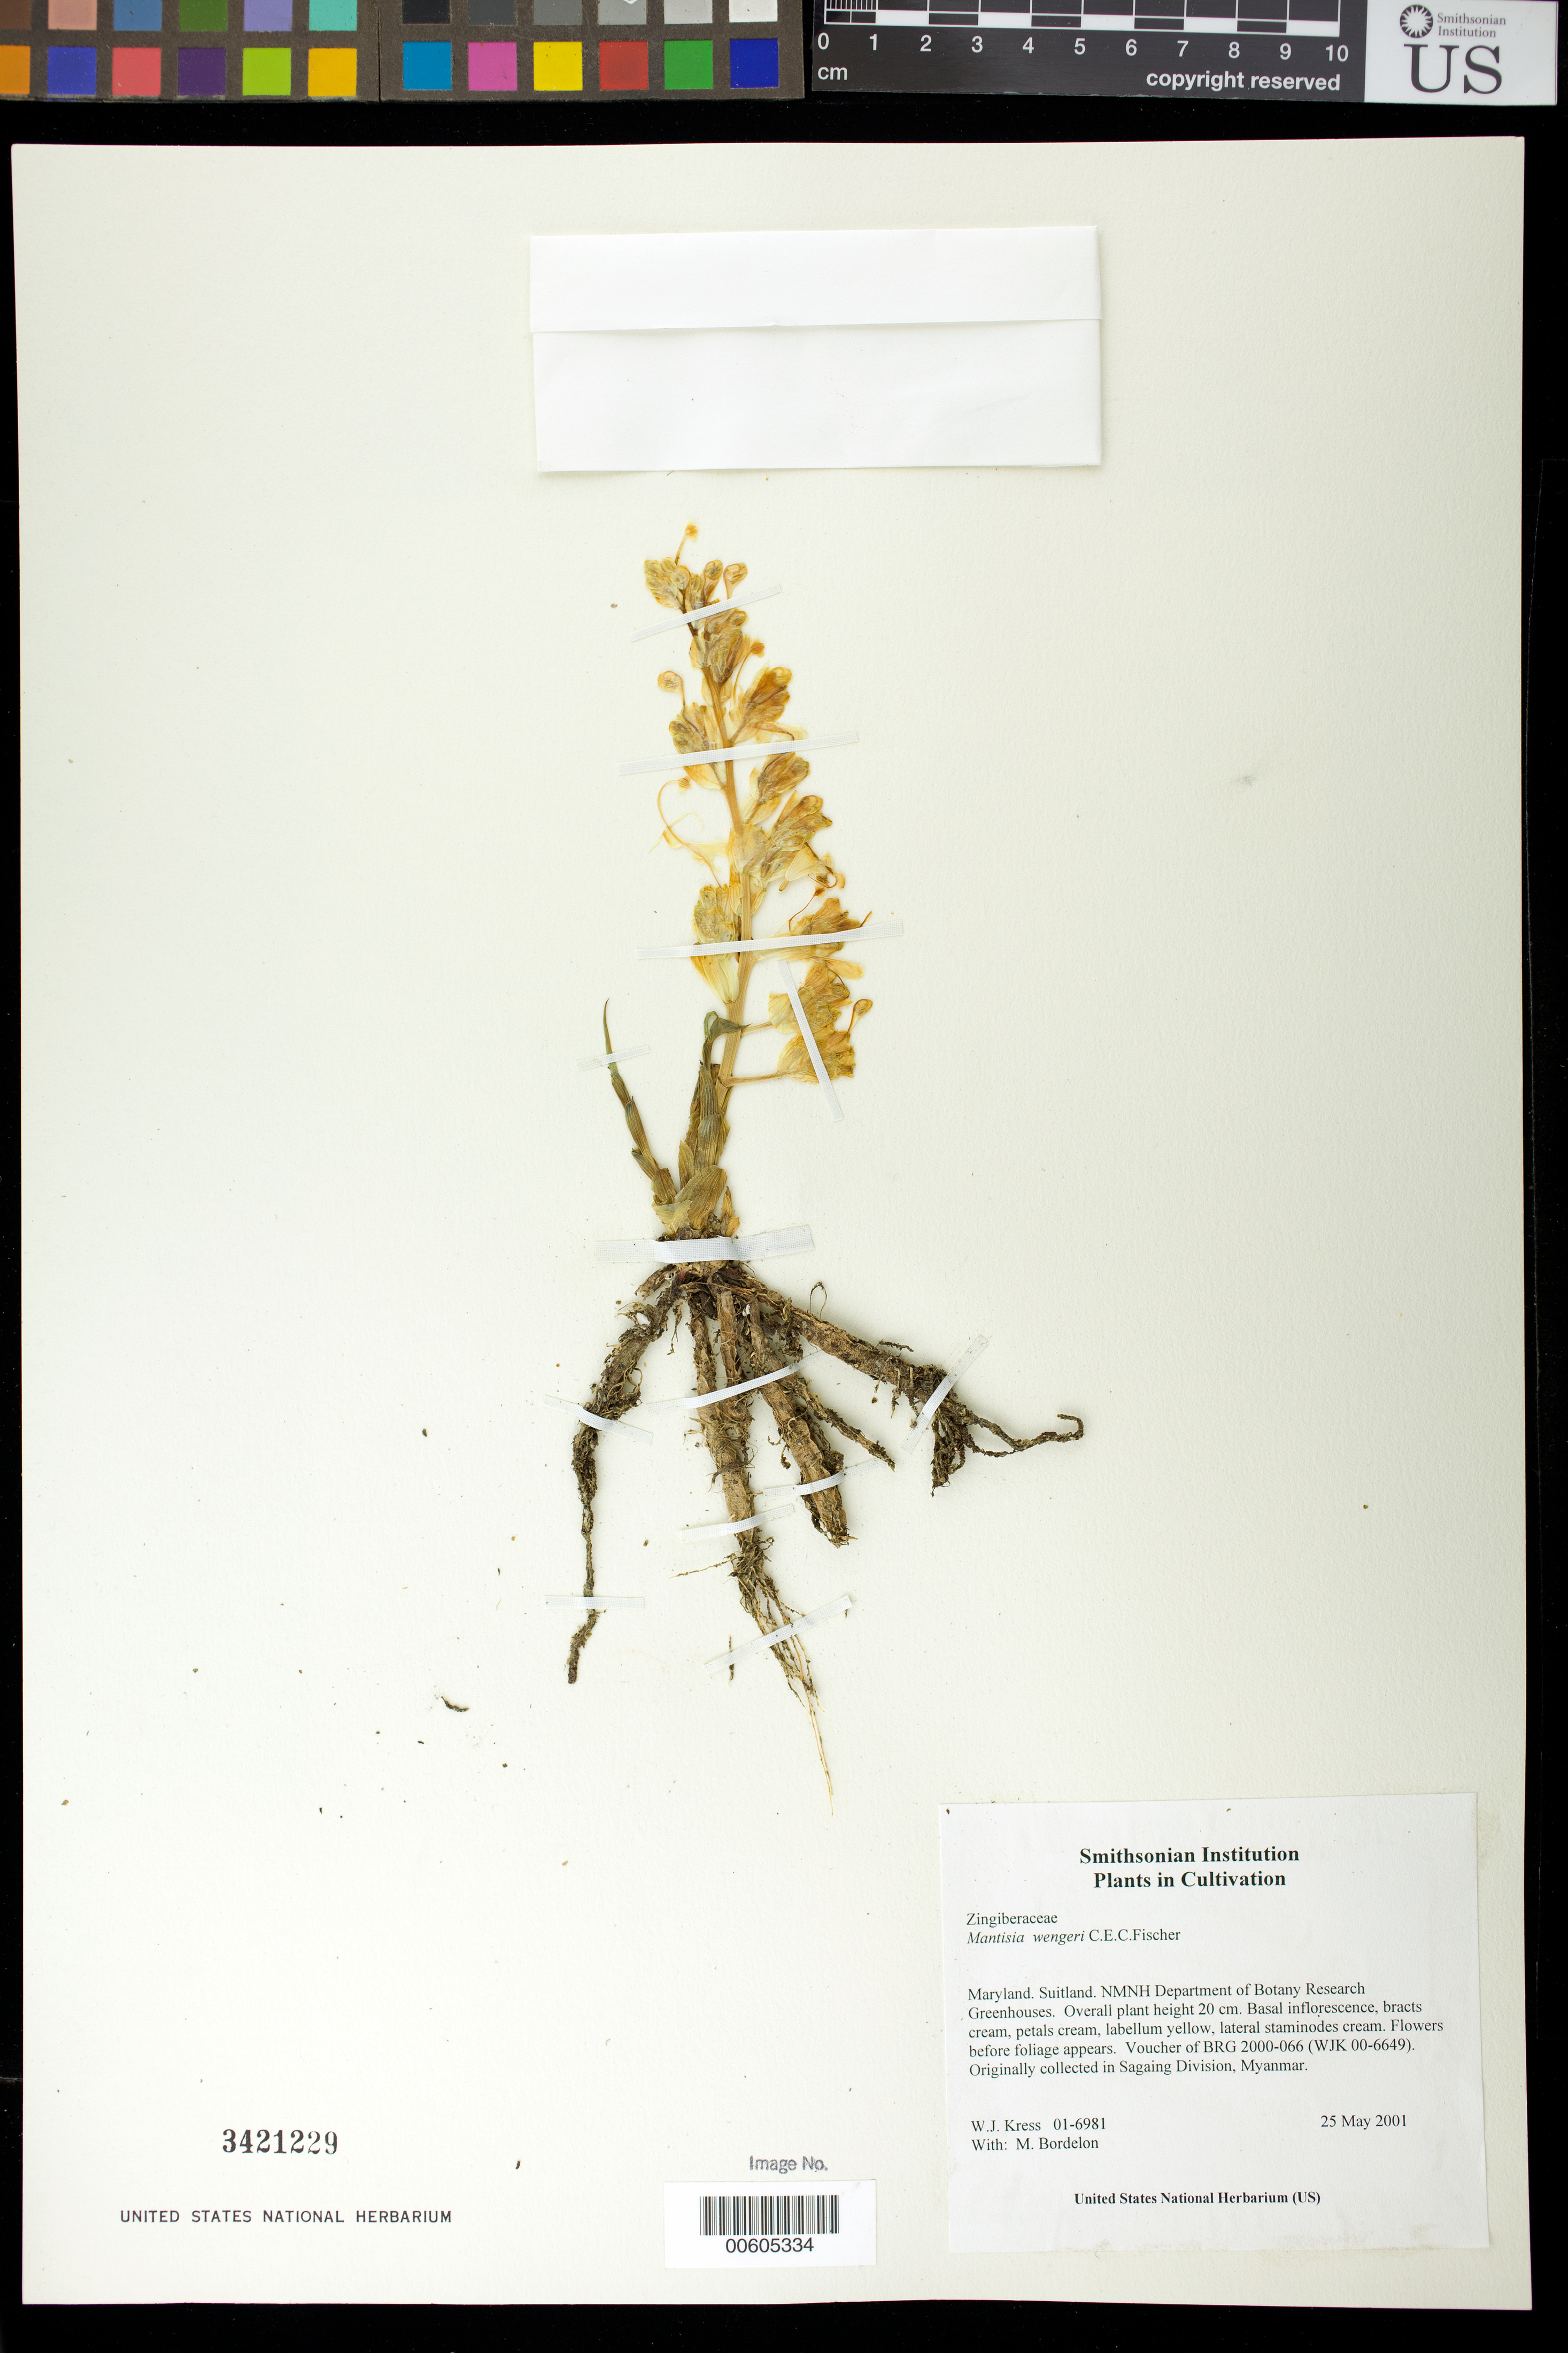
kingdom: Plantae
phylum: Tracheophyta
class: Liliopsida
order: Zingiberales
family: Zingiberaceae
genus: Globba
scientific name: Globba wengeri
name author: (C.E.C. Fisch.) K.J. Williams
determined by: Strong, M. T., (US), Smithsonian Institution - National Museum of Natural History (UNITED STATES)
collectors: W. J. Kress & M. Bordelon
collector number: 01-6981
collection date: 2001-05-25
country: United States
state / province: Maryland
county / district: Prince George's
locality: NMNH Botany Research Greenhouses. Suitland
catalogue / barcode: US 3421229